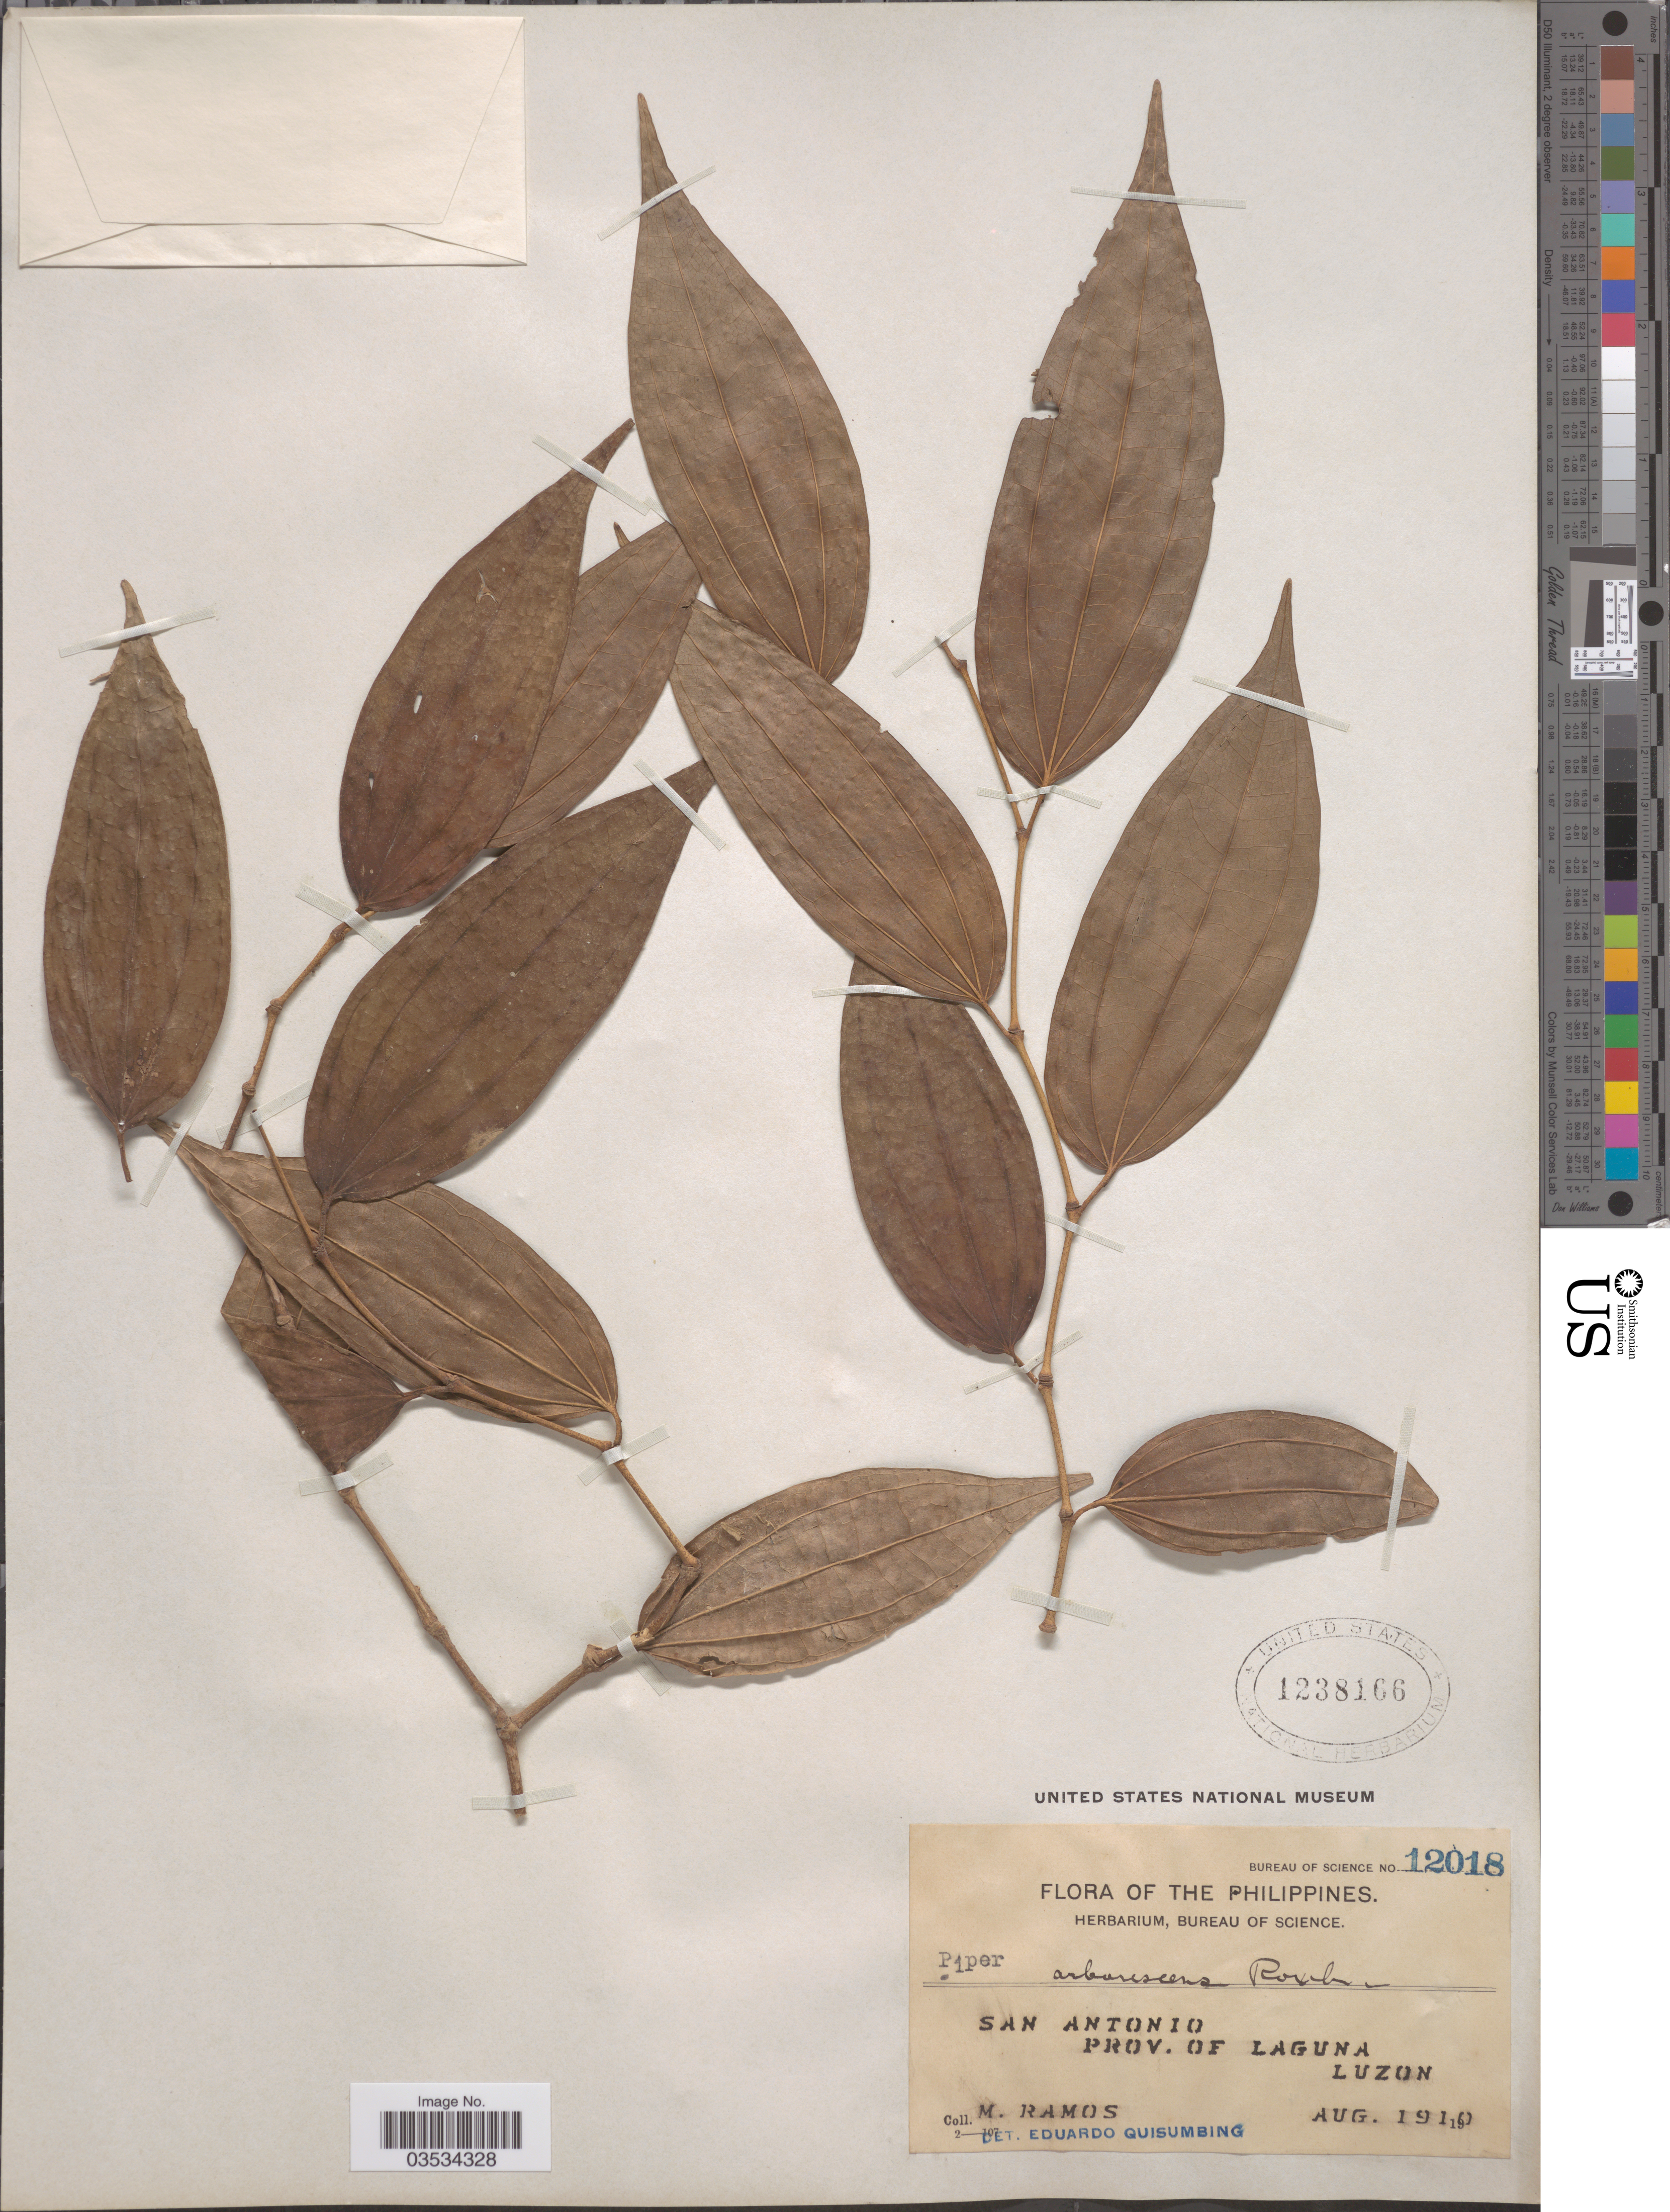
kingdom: Plantae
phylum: Tracheophyta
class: Magnoliopsida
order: Piperales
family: Piperaceae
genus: Piper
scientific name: Piper arborescens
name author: Roxb.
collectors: M. Ramos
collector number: Bureau of Science 12018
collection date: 1910-08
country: Philippines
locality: San Antonio. Prov. of Laguna. Luzon.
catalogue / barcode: US 1238166